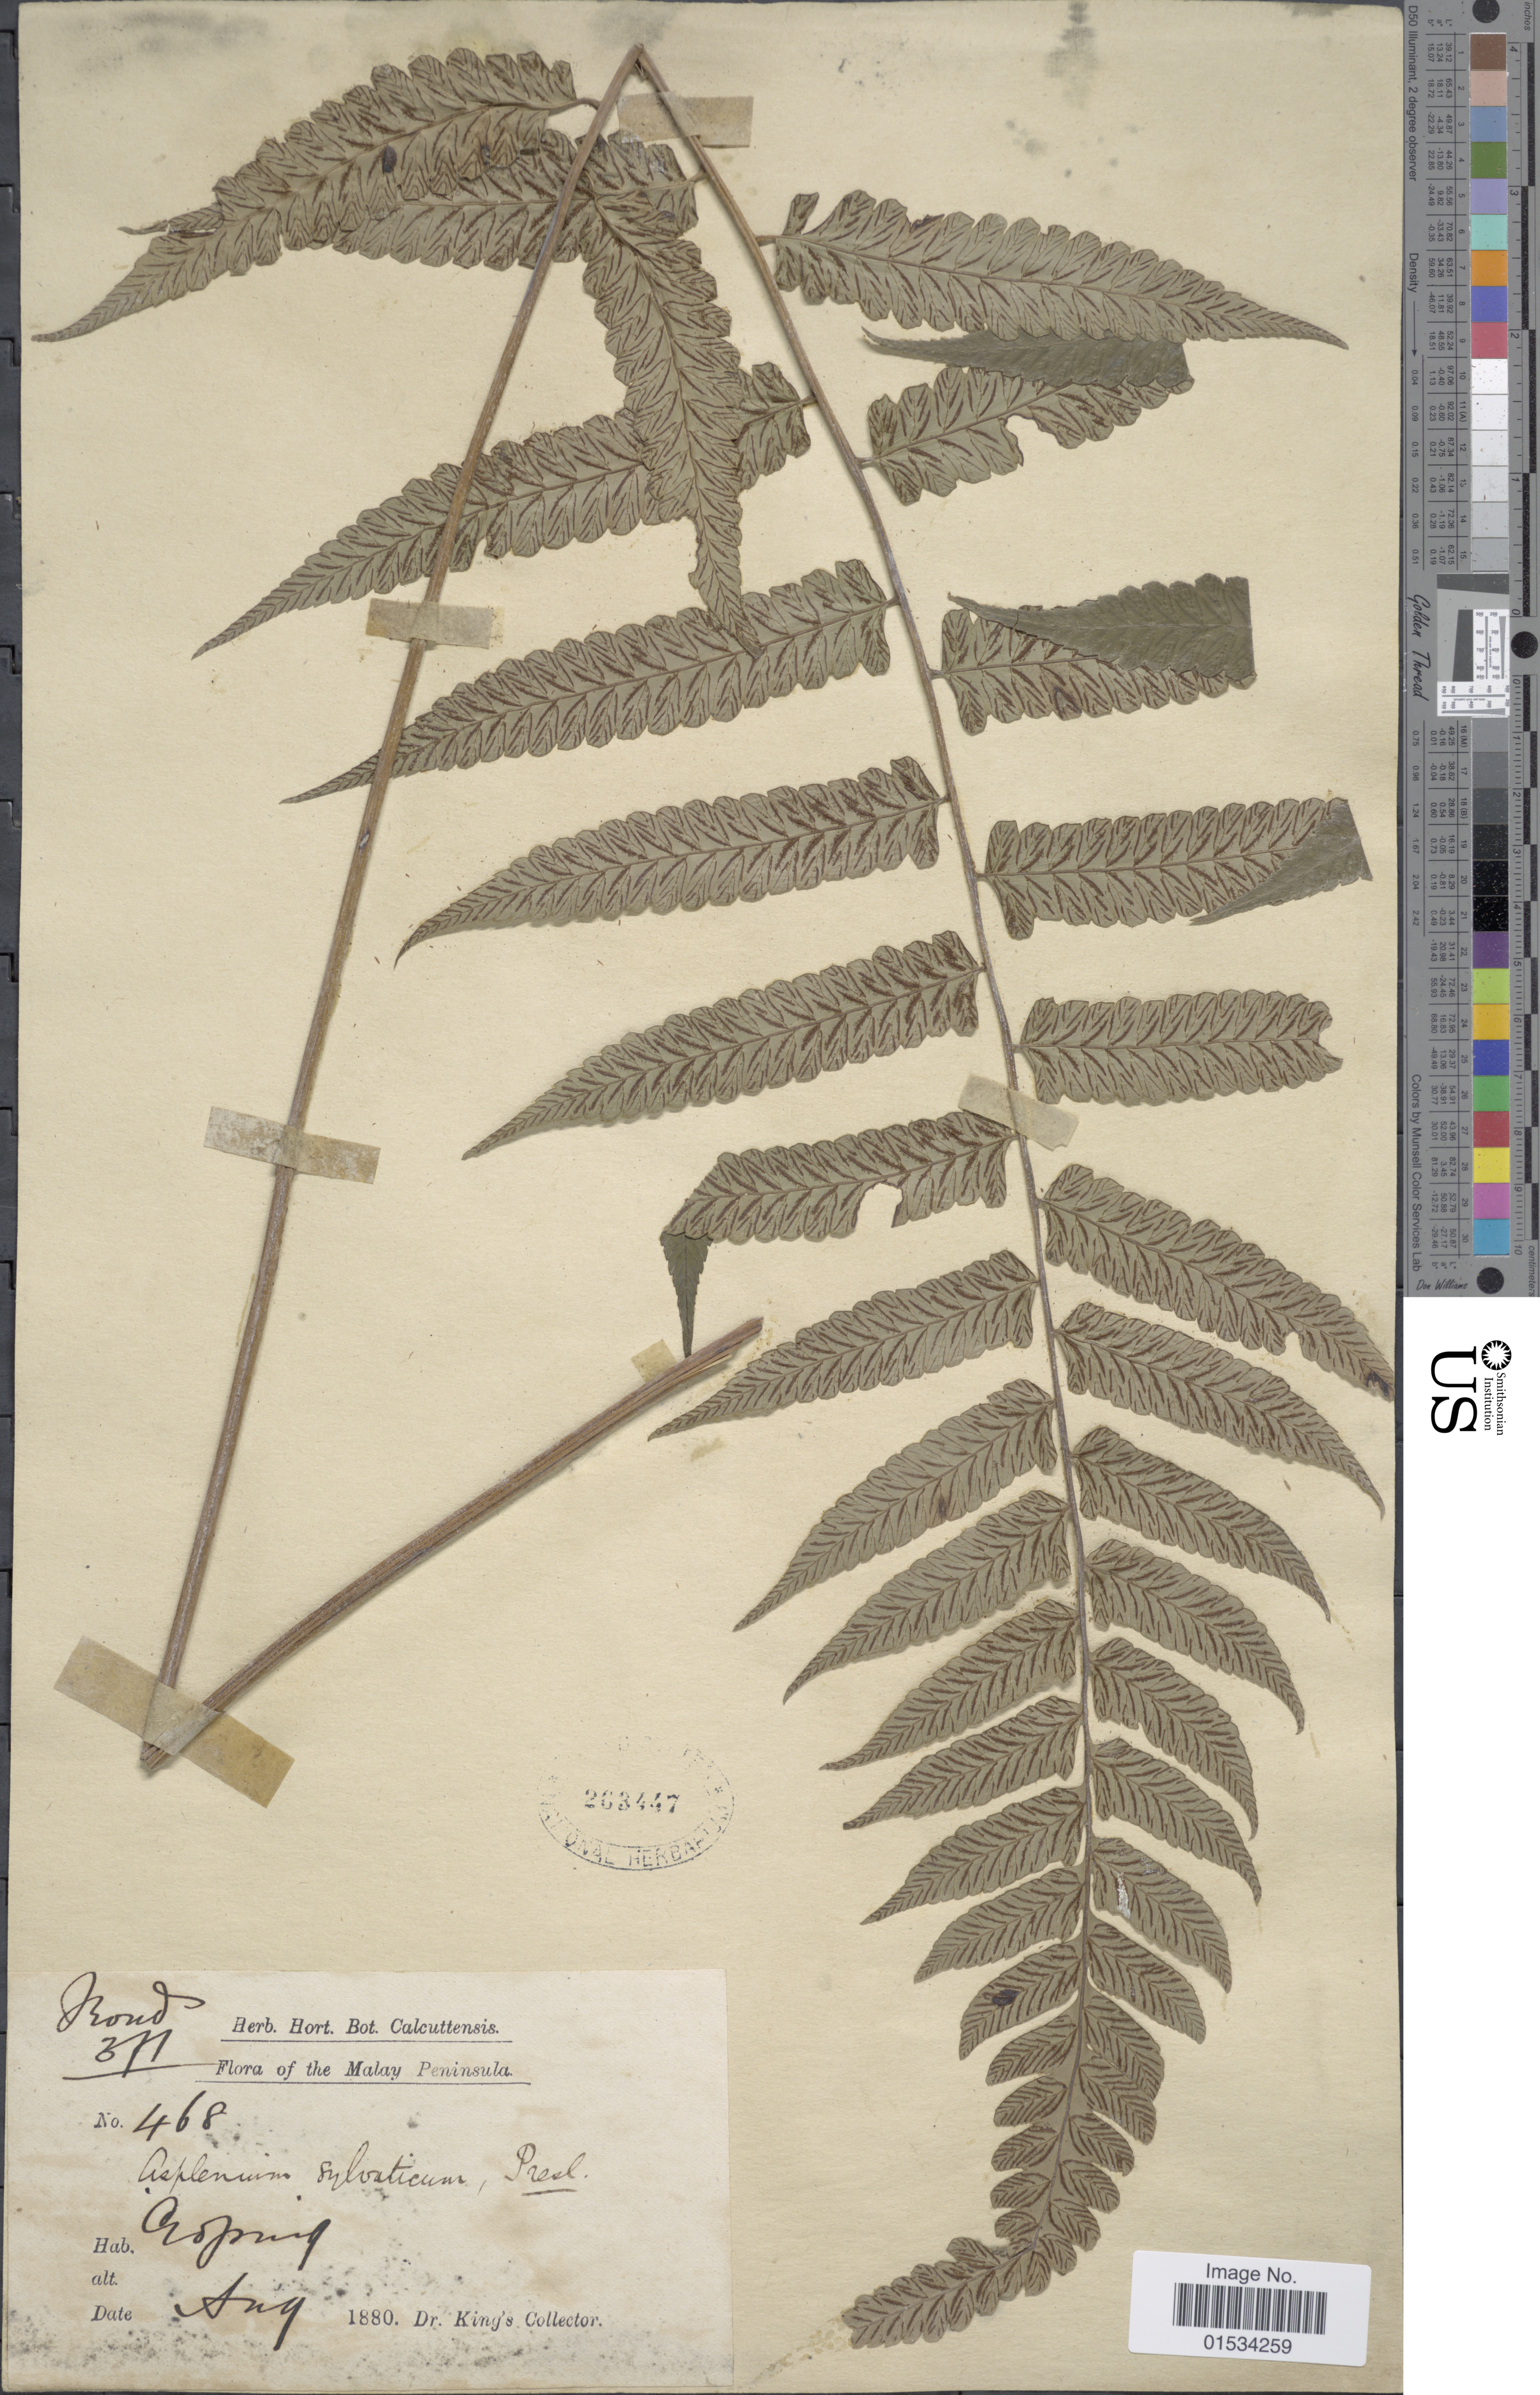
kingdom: Plantae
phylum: Tracheophyta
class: Polypodiopsida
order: Polypodiales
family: Athyriaceae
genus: Diplazium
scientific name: Diplazium silvaticum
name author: Christ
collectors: Dr. King's collector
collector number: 468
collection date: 1880-08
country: Malaysia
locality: Malay Peninsula. Goping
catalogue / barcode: US 263447